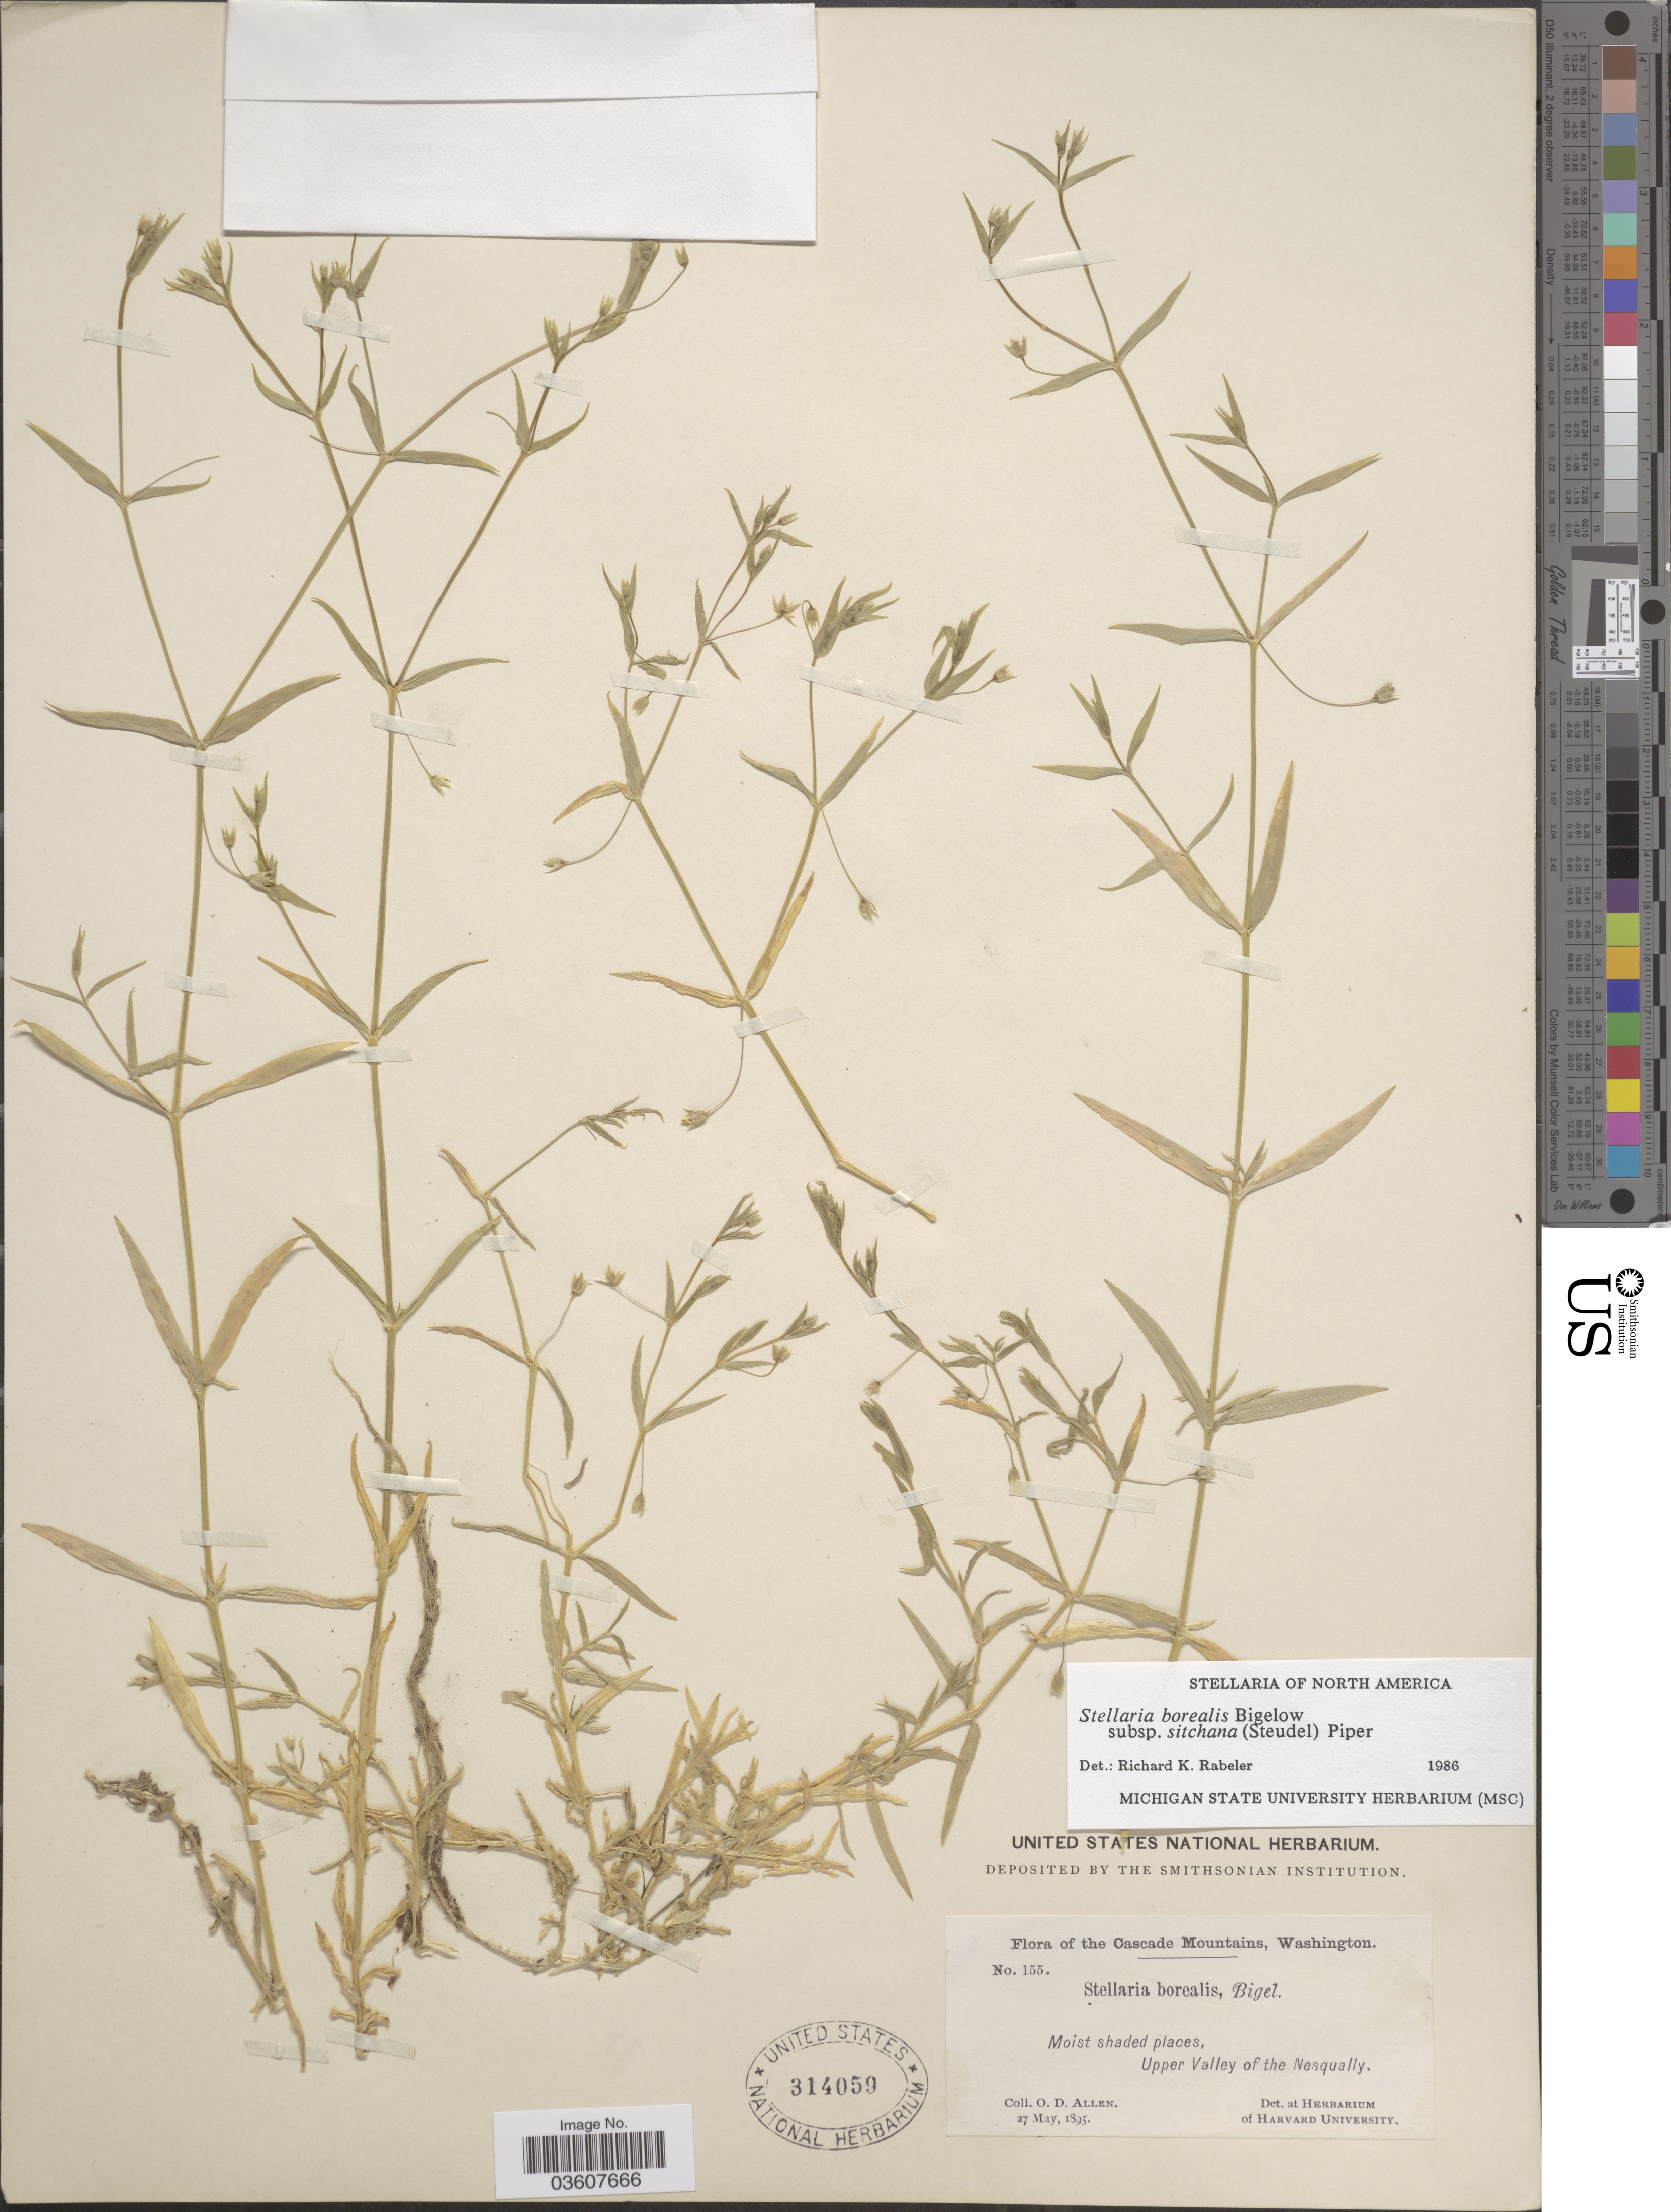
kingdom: Plantae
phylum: Tracheophyta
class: Magnoliopsida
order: Caryophyllales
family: Caryophyllaceae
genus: Stellaria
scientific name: Stellaria borealis subsp. sitchana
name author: (Steud.) Piper & Beattie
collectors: O. D. Allen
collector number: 155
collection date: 1895-05-27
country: United States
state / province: Washington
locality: The Cascade Mountains. Upper Valley of the Nesqually.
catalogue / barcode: US 314059